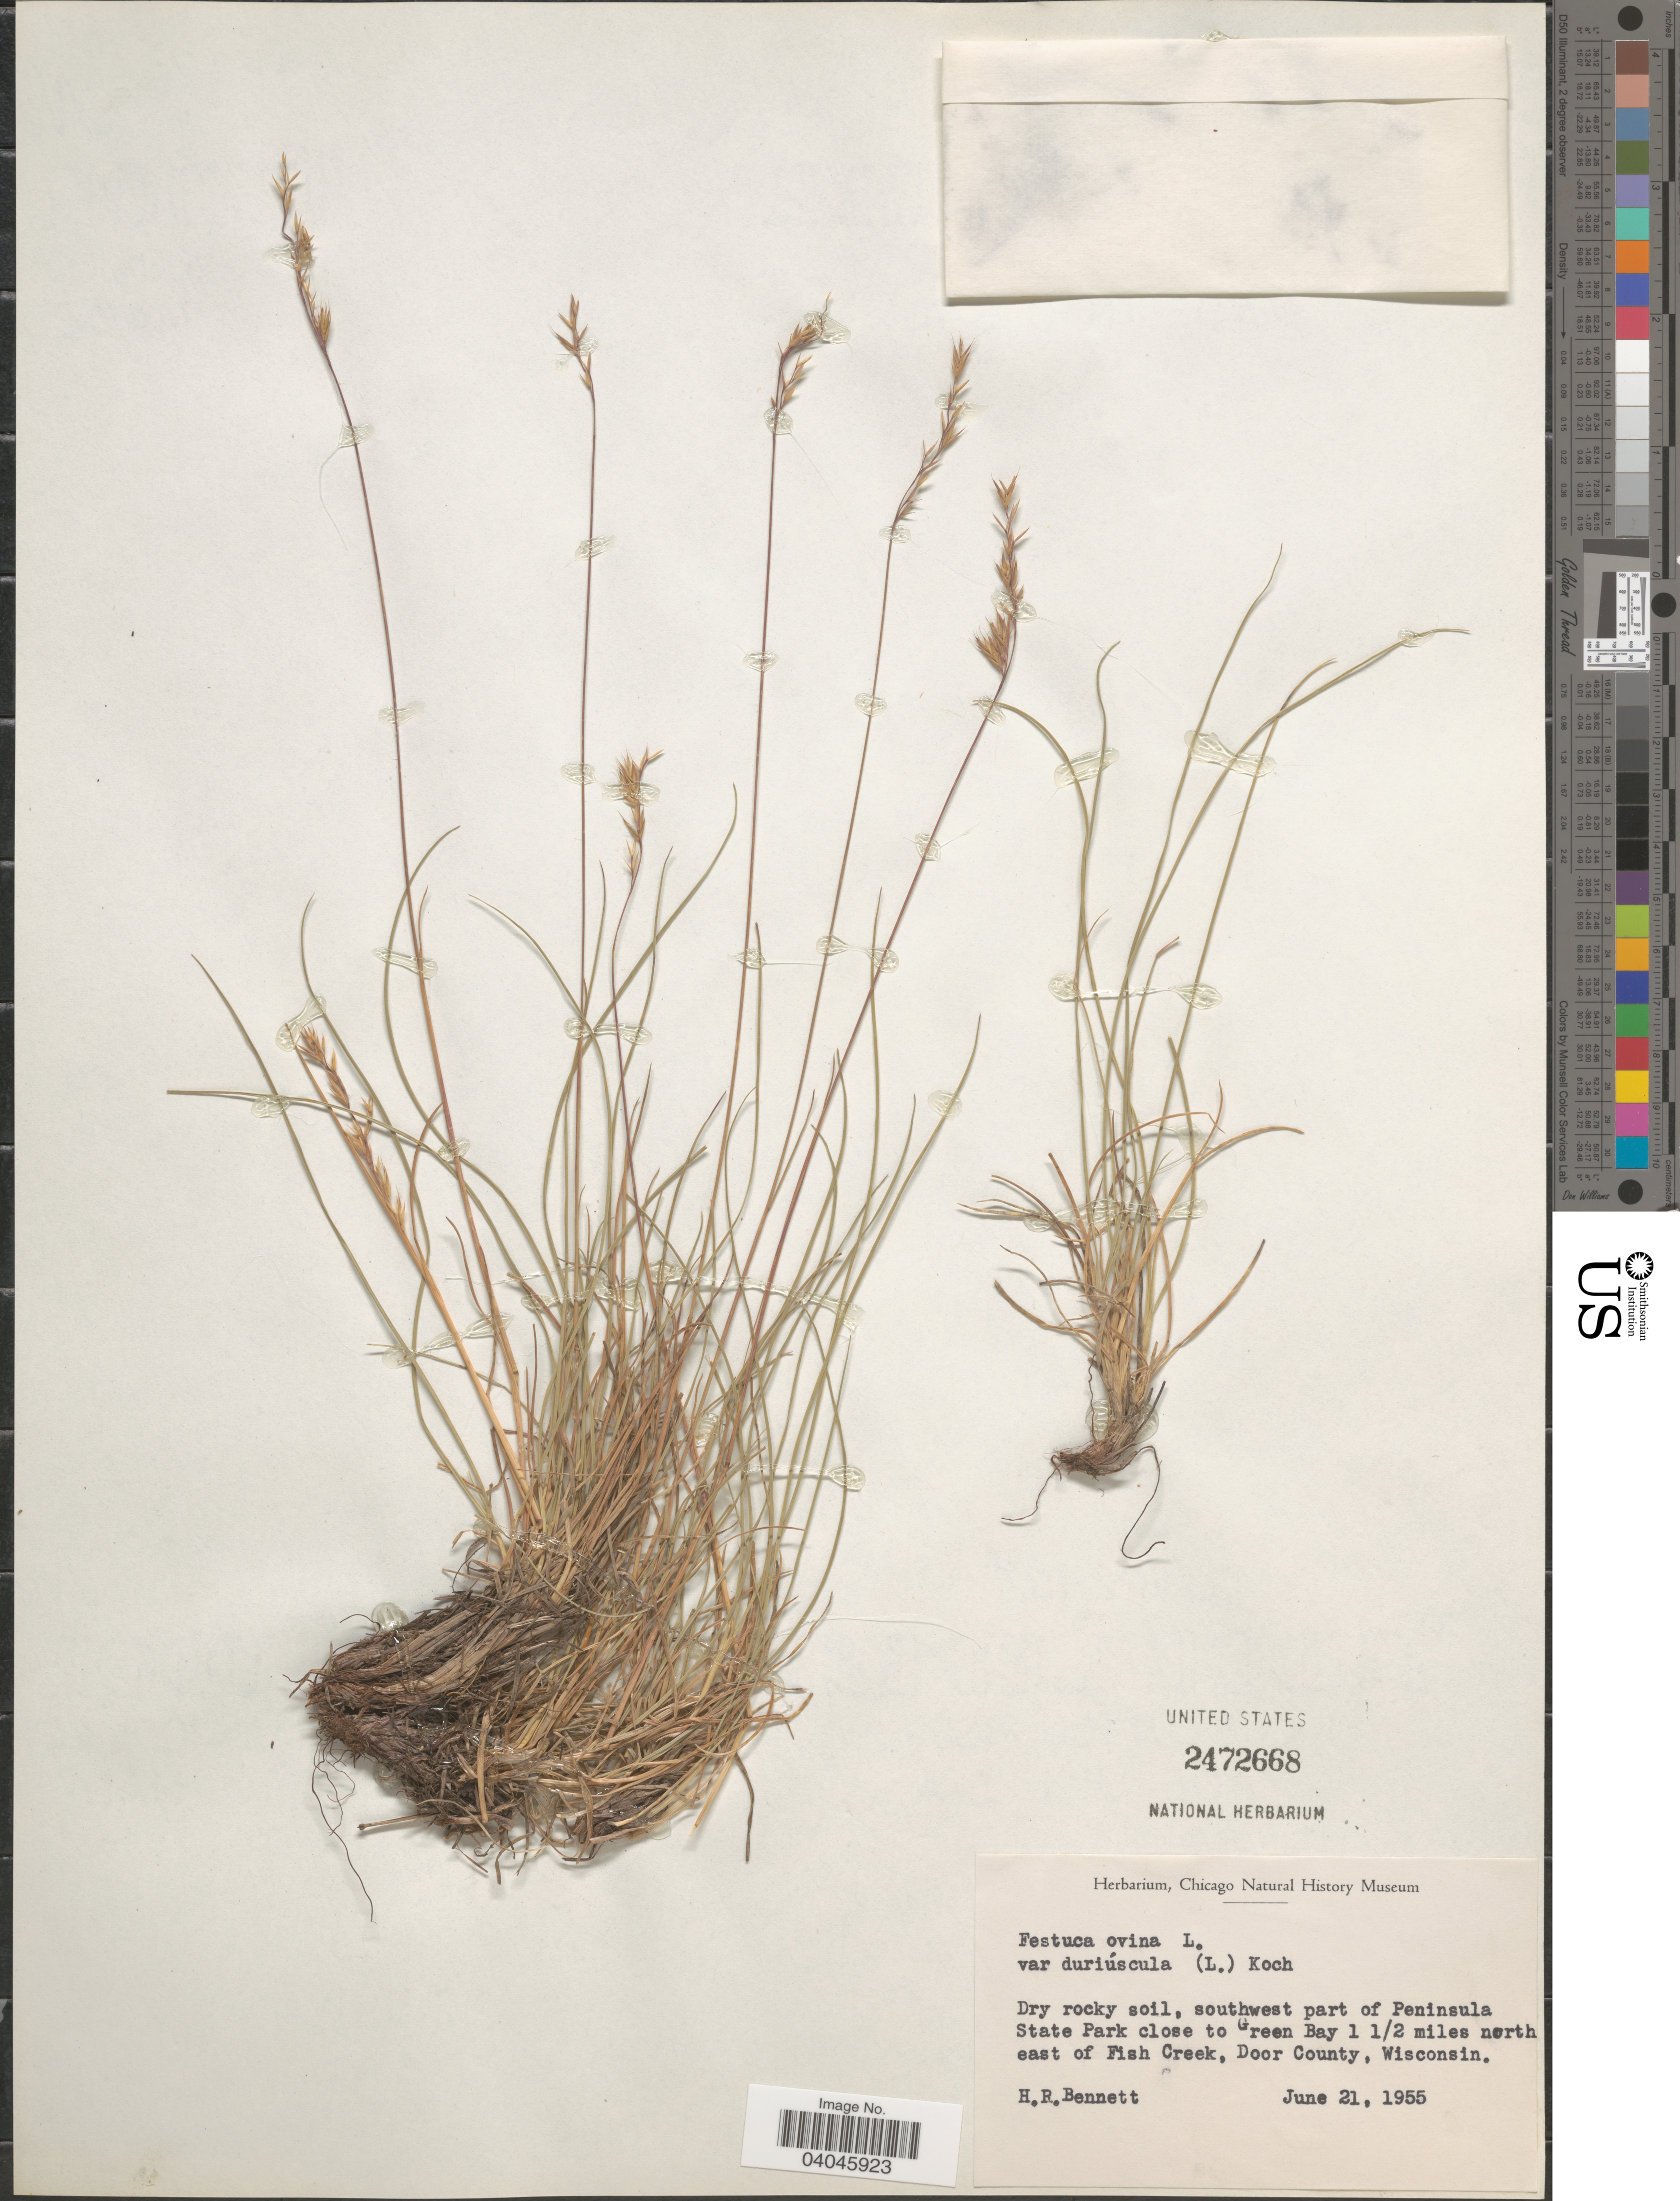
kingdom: Plantae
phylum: Tracheophyta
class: Liliopsida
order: Poales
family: Poaceae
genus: Festuca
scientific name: Festuca rubra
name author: L.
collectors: H. R. Bennett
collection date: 1955-06-21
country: United States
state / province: Wisconsin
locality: Southwest part of Peninsula State Park close to Green Bay 1 1/2 miles north east of Fish Creek, Door County.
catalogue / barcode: US 2472668